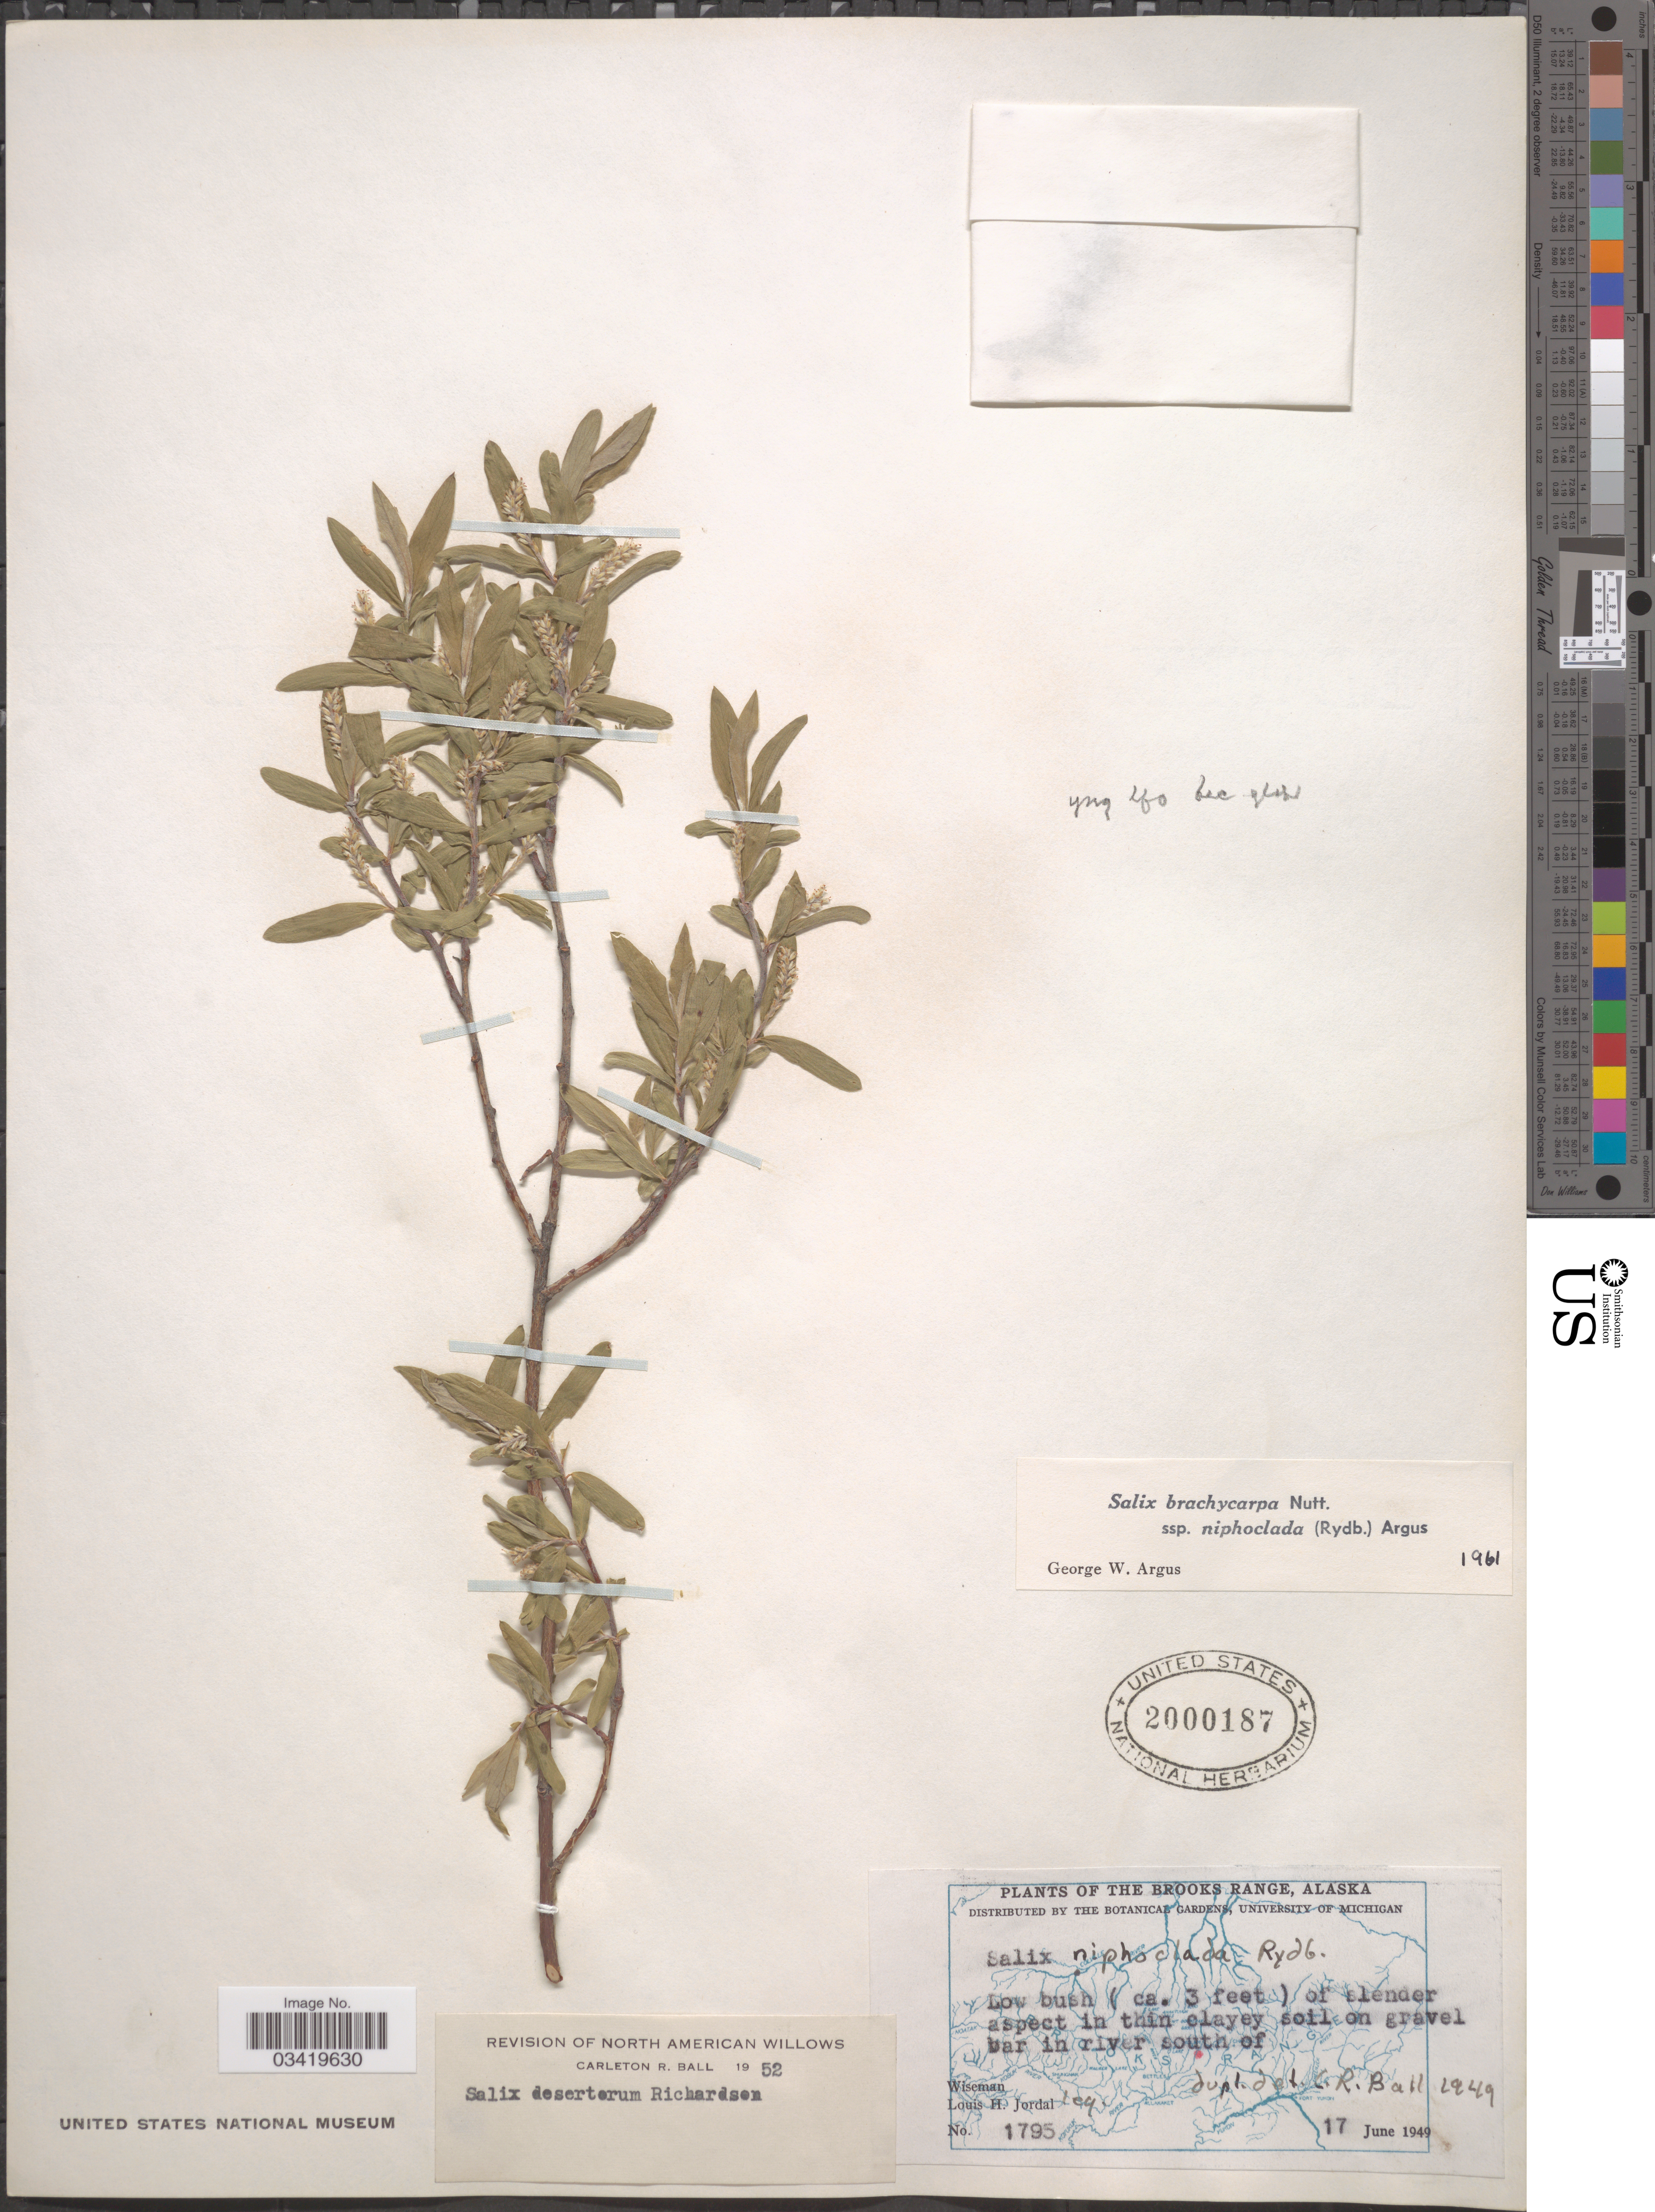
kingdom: Plantae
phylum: Tracheophyta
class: Magnoliopsida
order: Malpighiales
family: Salicaceae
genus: Salix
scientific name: Salix brachycarpa subsp. niphoclada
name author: (Rydb.) Argus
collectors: L. Jordal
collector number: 1795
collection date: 1949-06-17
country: United States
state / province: Alaska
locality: The Brooks Range. On gravel bar in river south of Wiseman.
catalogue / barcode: US 2000187